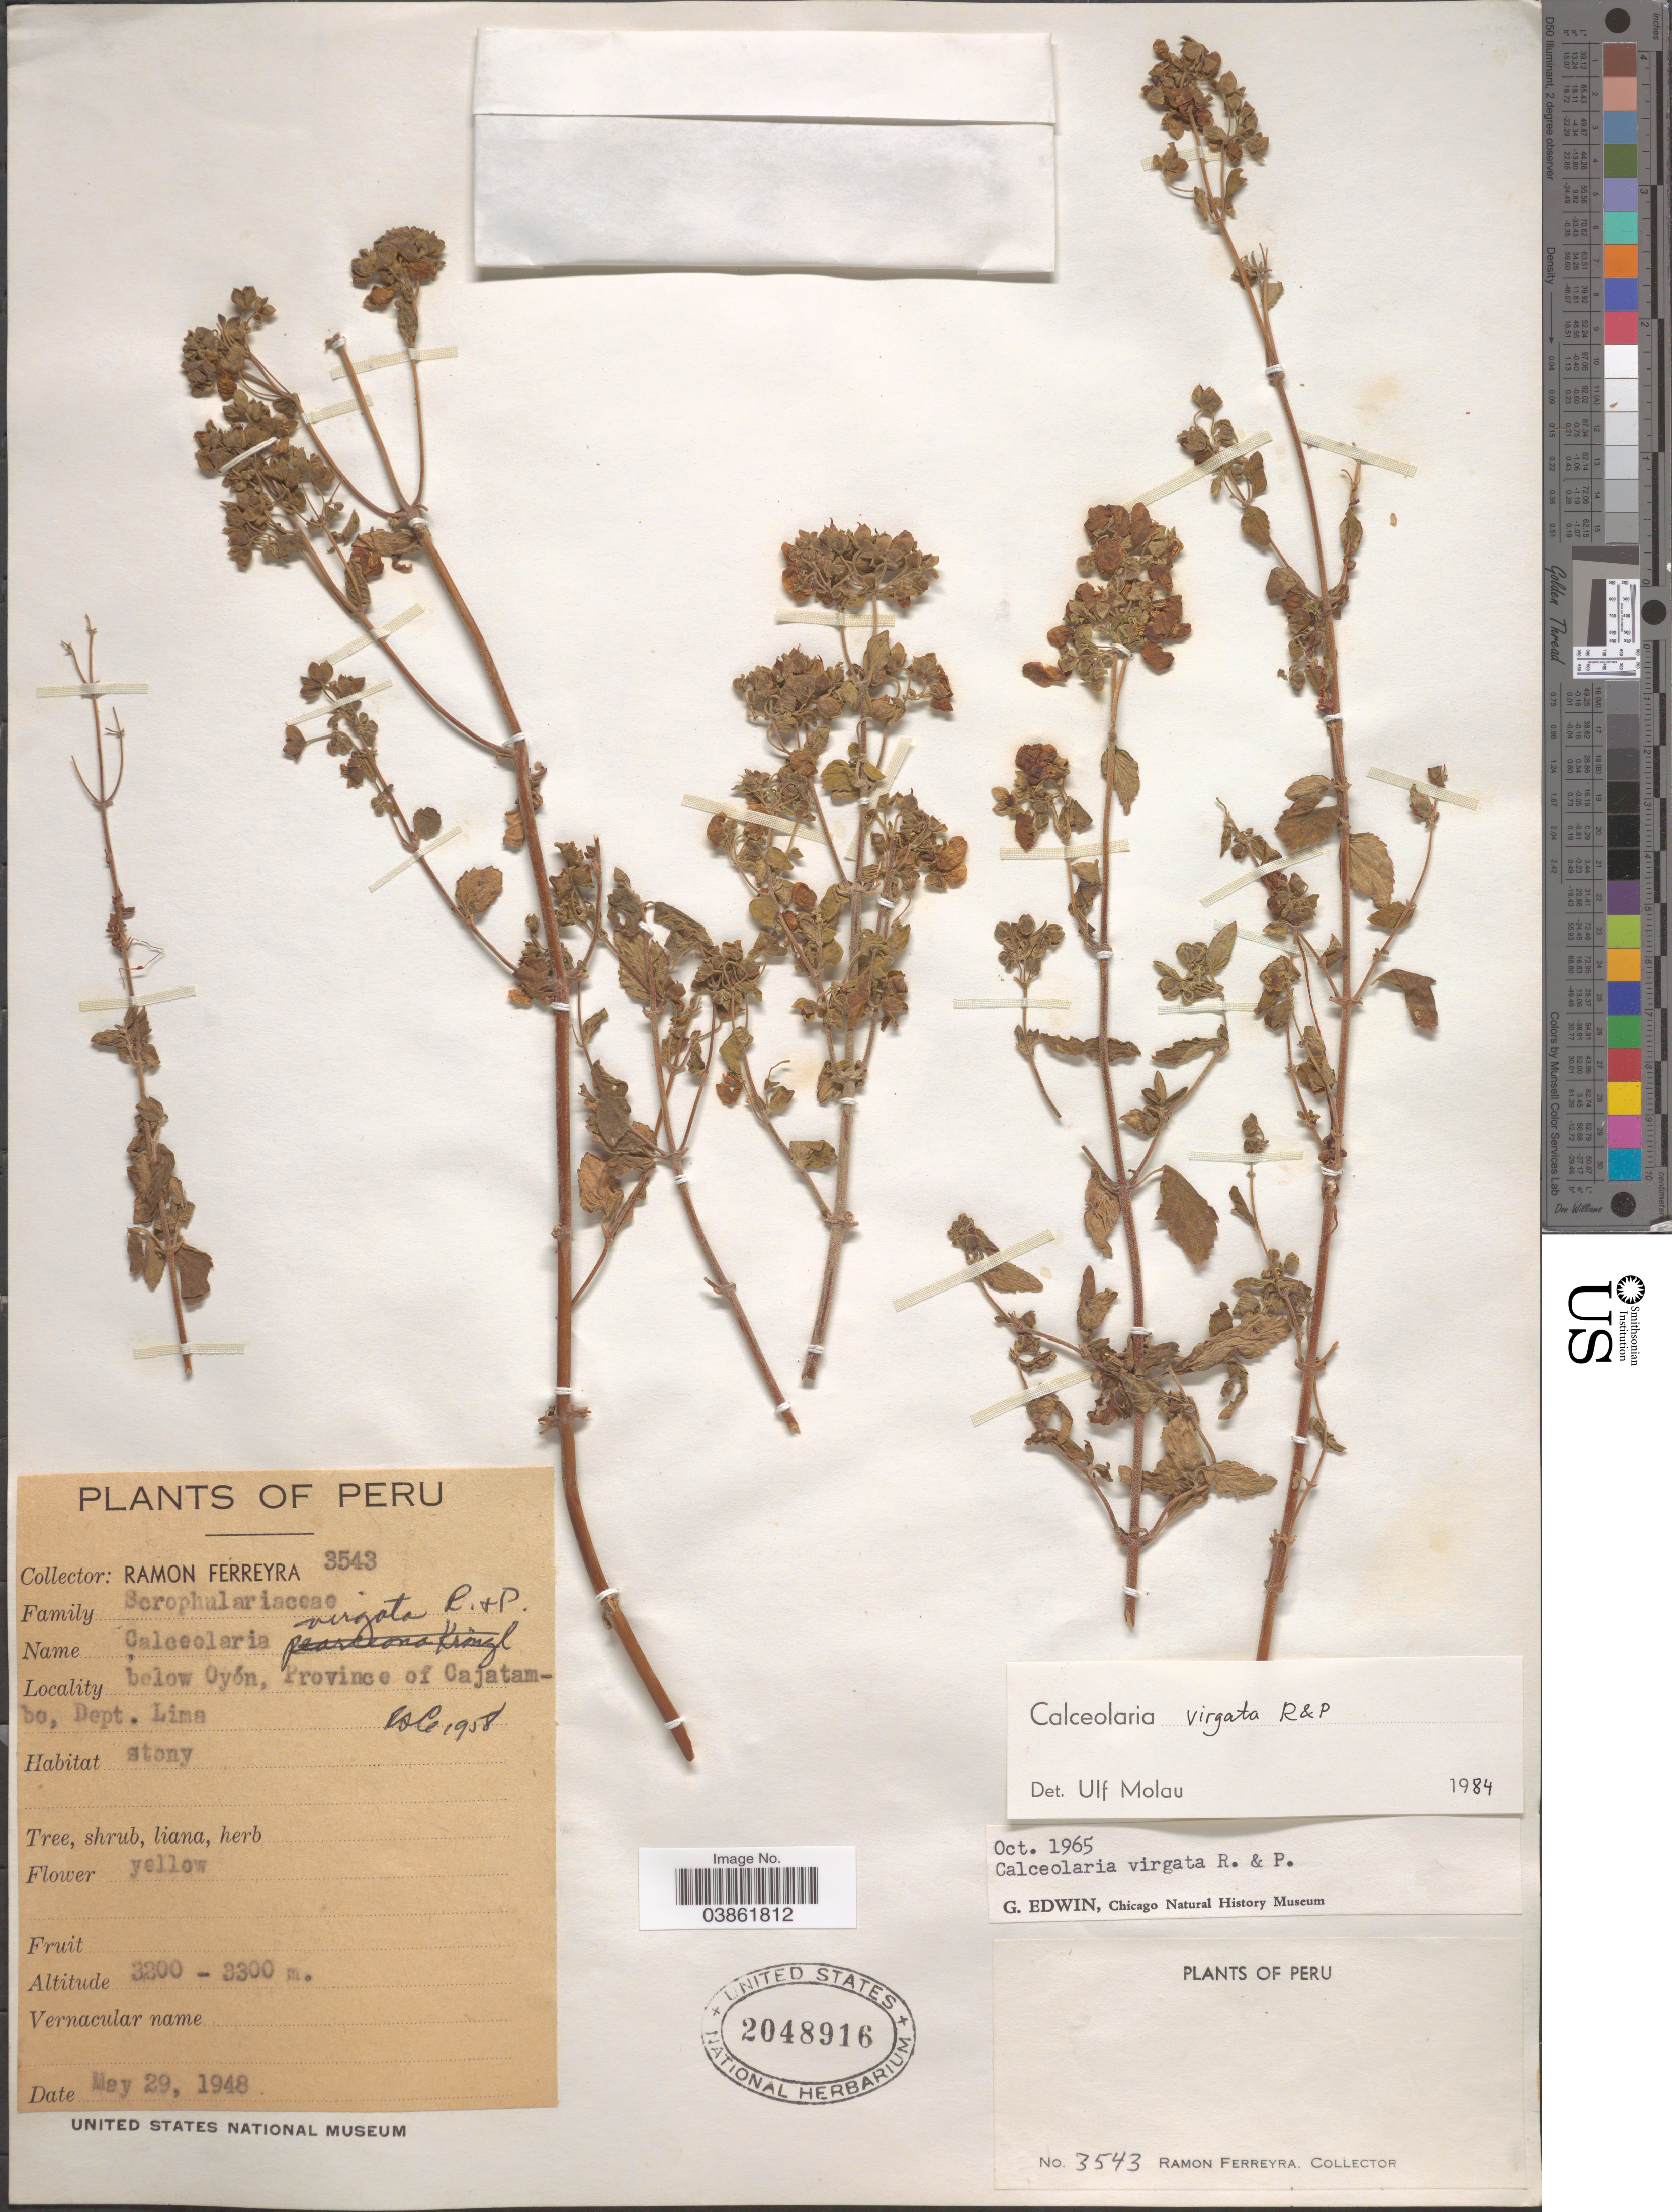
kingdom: Plantae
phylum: Tracheophyta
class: Magnoliopsida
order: Lamiales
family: Calceolariaceae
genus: Calceolaria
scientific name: Calceolaria virgata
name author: Ruiz & Pav.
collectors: R. A. Ferreyra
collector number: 3543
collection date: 1948-05-29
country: Peru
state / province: Lima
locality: Below Oyón, Province of Cajatambo, Dept. Lima.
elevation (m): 3200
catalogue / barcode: US 2048916